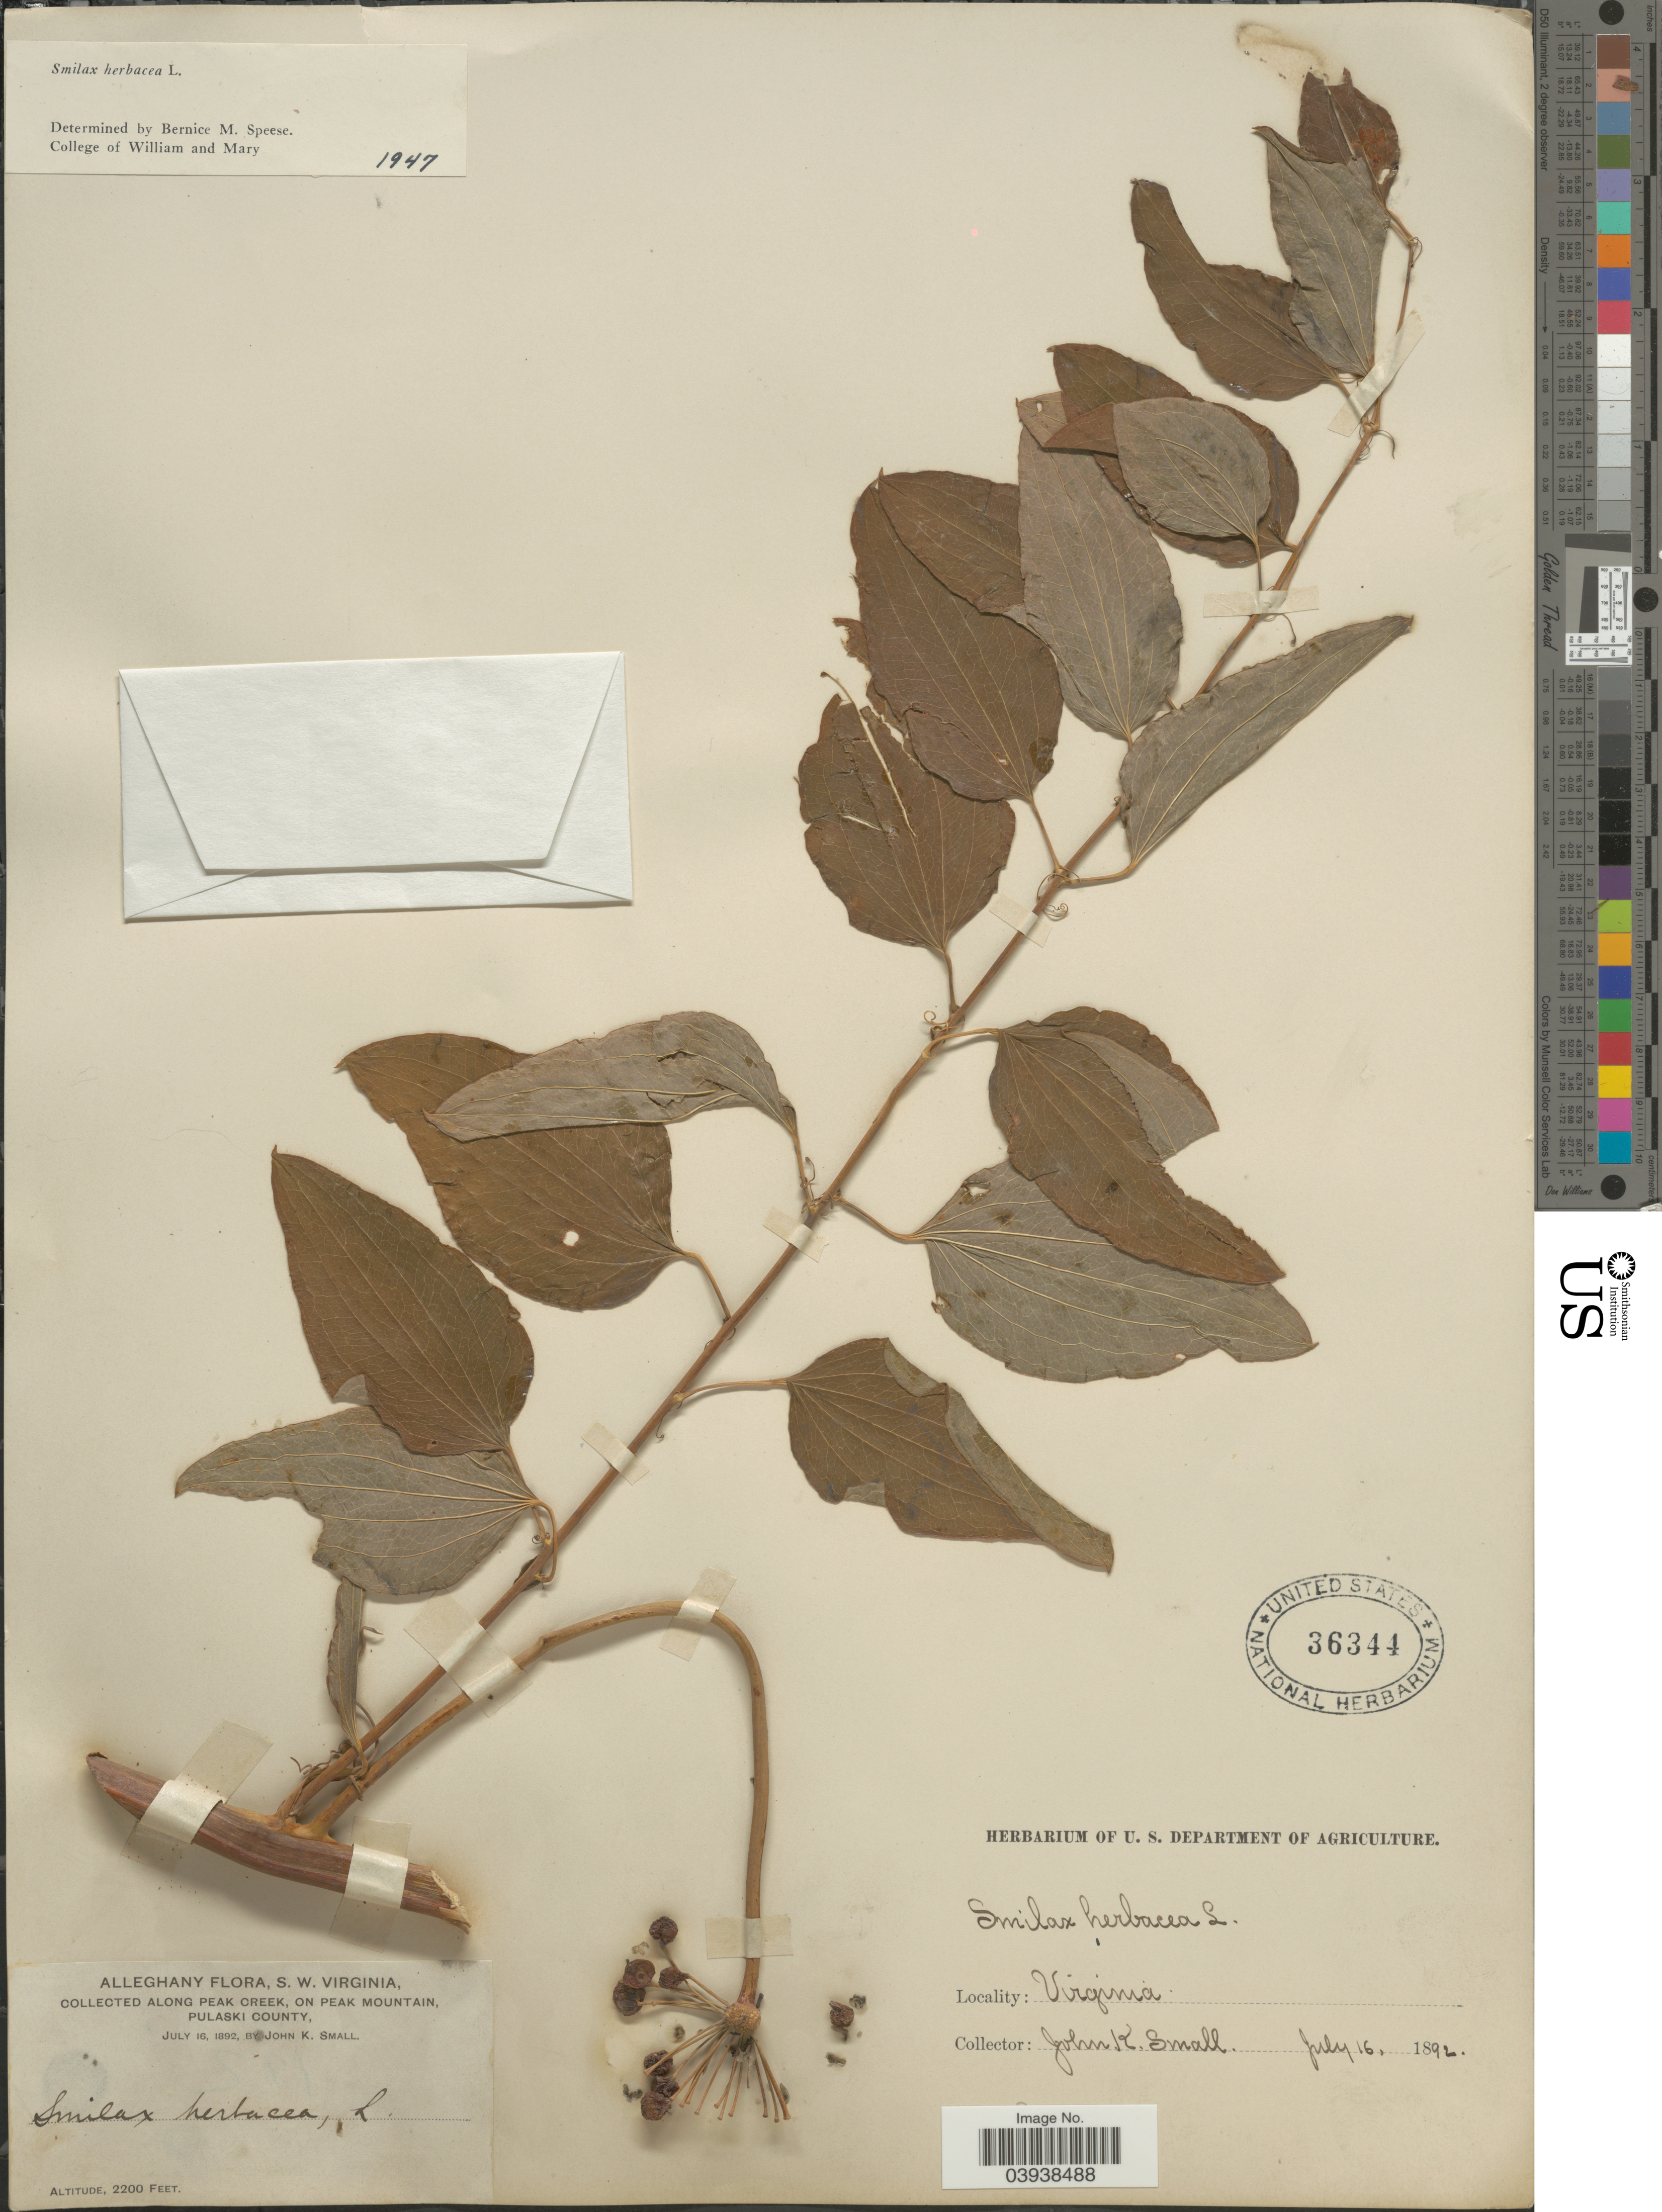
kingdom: Plantae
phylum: Tracheophyta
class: Liliopsida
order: Liliales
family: Smilacaceae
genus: Smilax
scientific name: Smilax herbacea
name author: L.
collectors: J. K. Small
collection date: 1892-07-16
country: United States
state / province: Virginia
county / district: Pulaski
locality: Alleghany, S.W. Virginia, along Peak Creek, on Peak Mountain.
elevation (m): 671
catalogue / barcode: US 36344